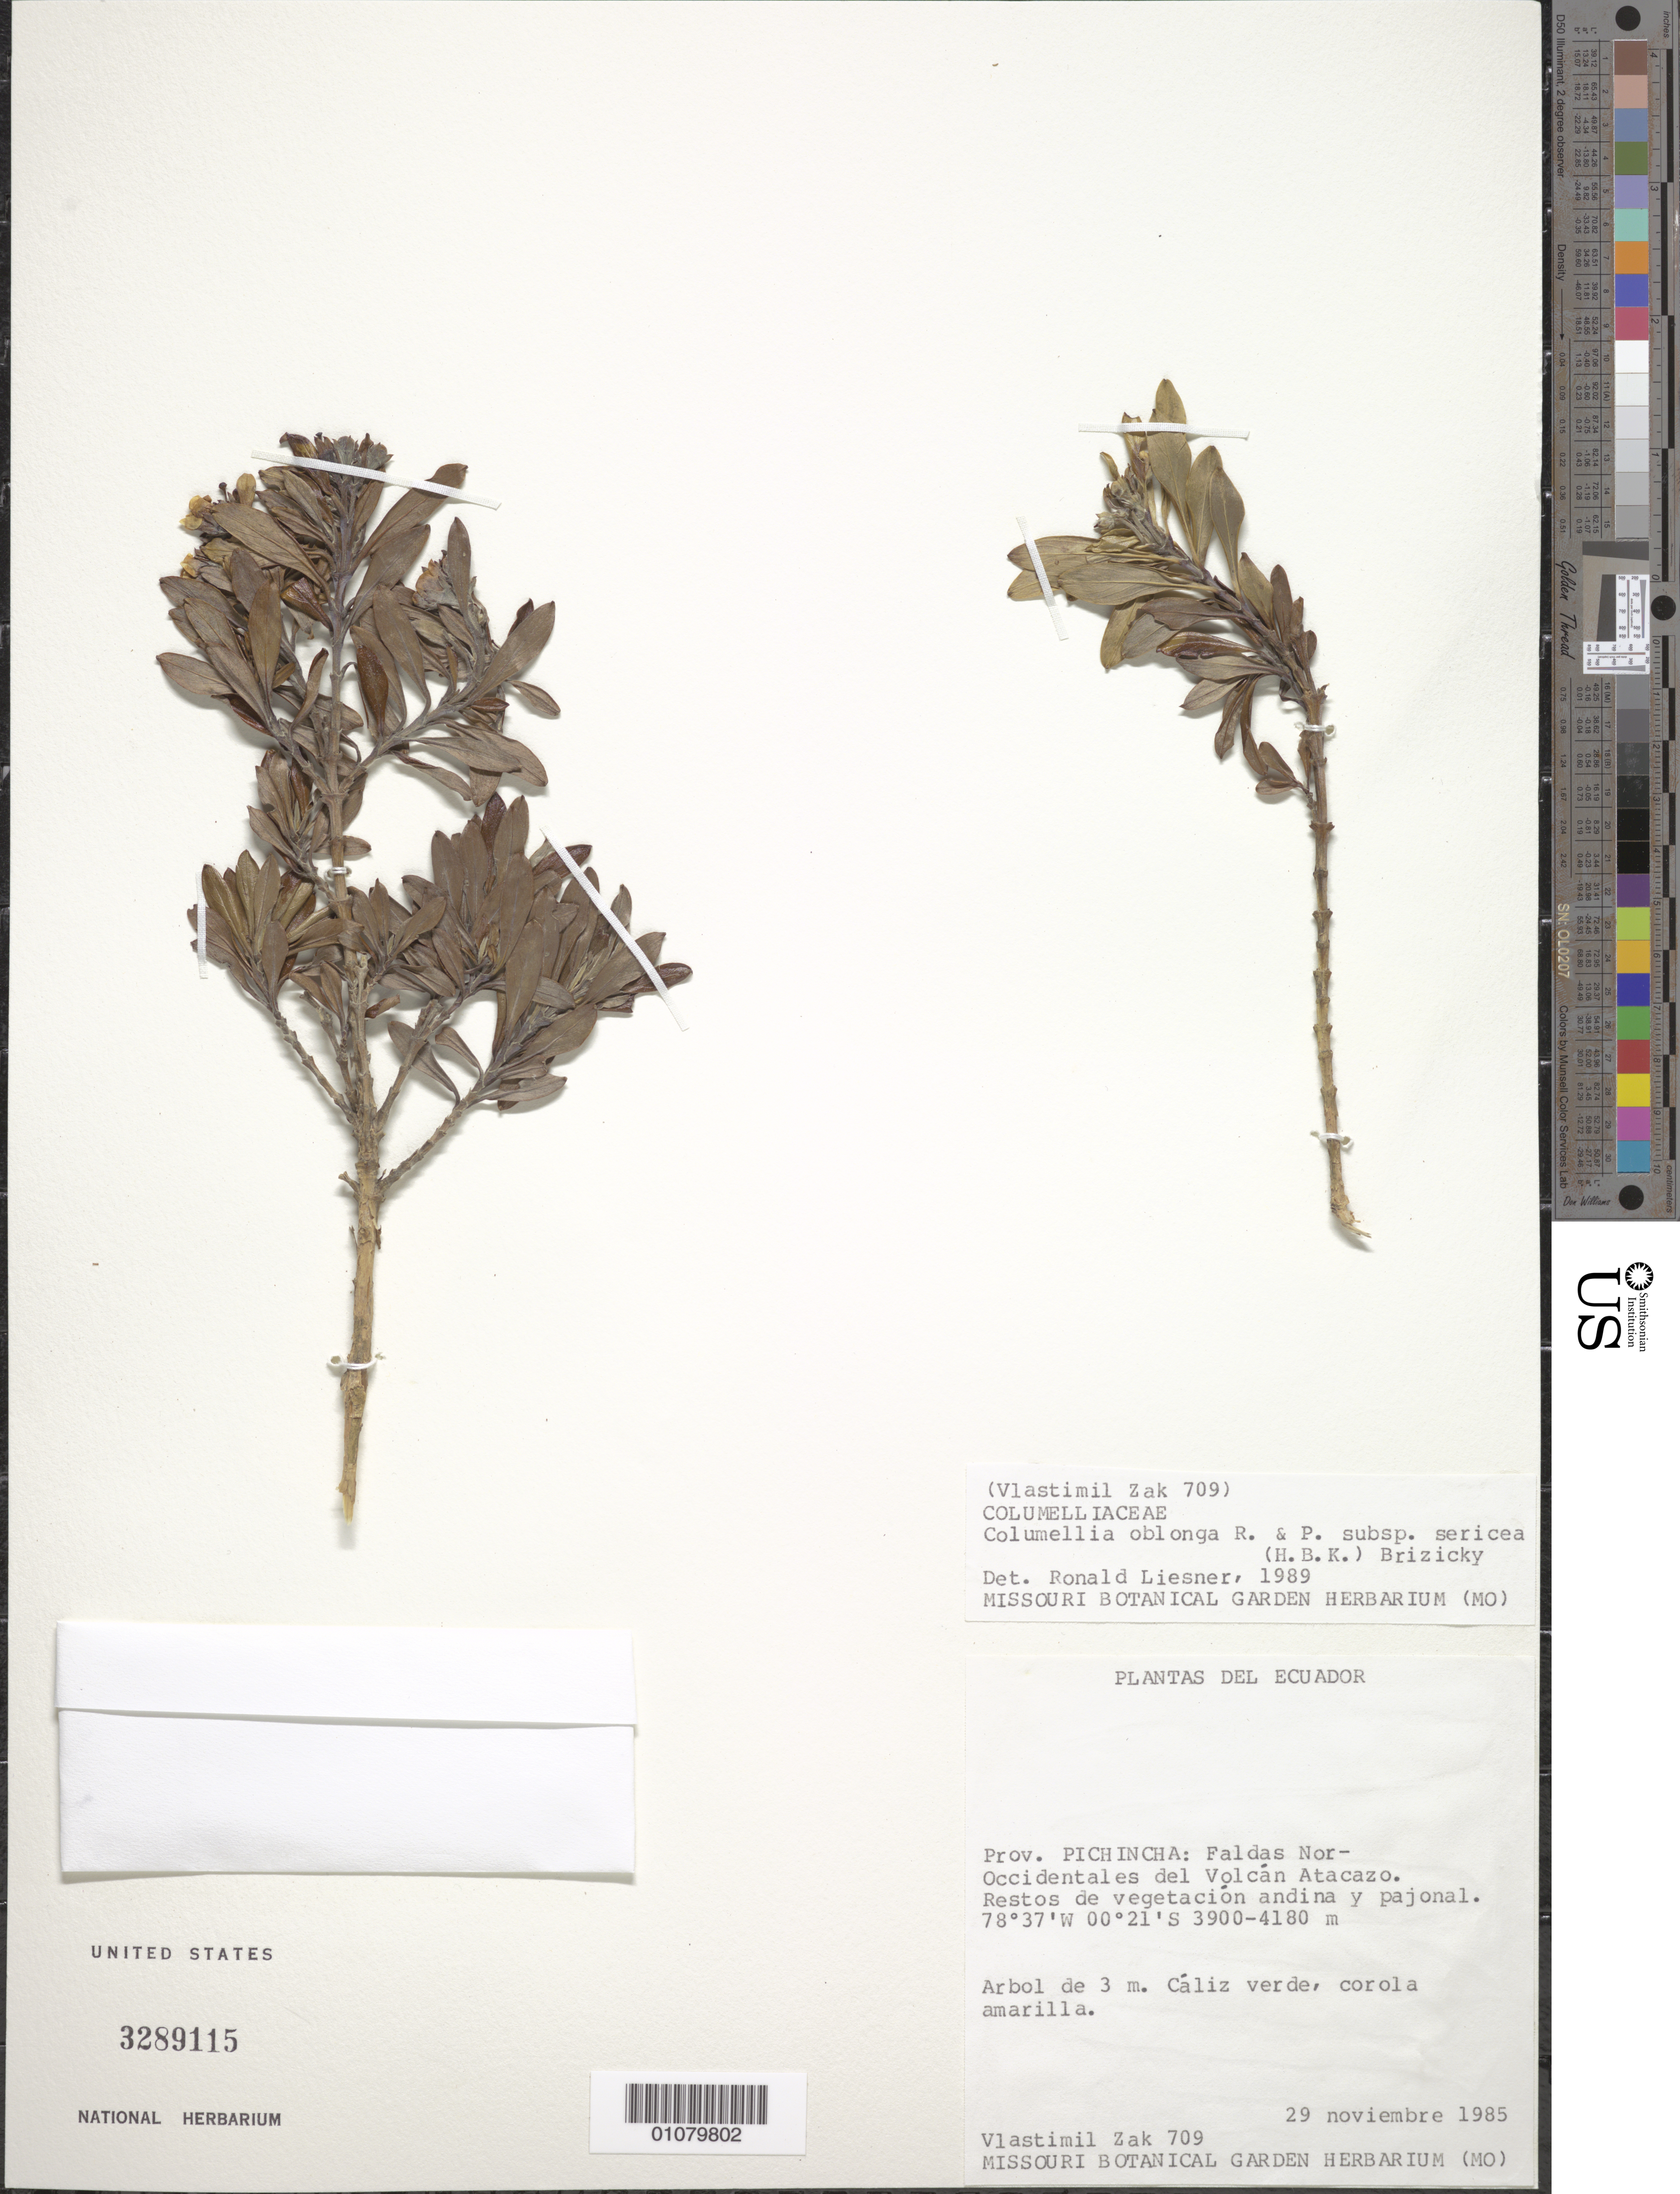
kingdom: Plantae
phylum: Tracheophyta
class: Magnoliopsida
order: Bruniales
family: Columelliaceae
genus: Columellia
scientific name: Columellia oblonga subsp. sericea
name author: (Kunth) Brizicky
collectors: V. Zak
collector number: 709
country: Ecuador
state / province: Pichincha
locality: Faldas Nor-Occidentales del Volcan atacazo.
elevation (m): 3900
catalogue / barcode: US 3289115